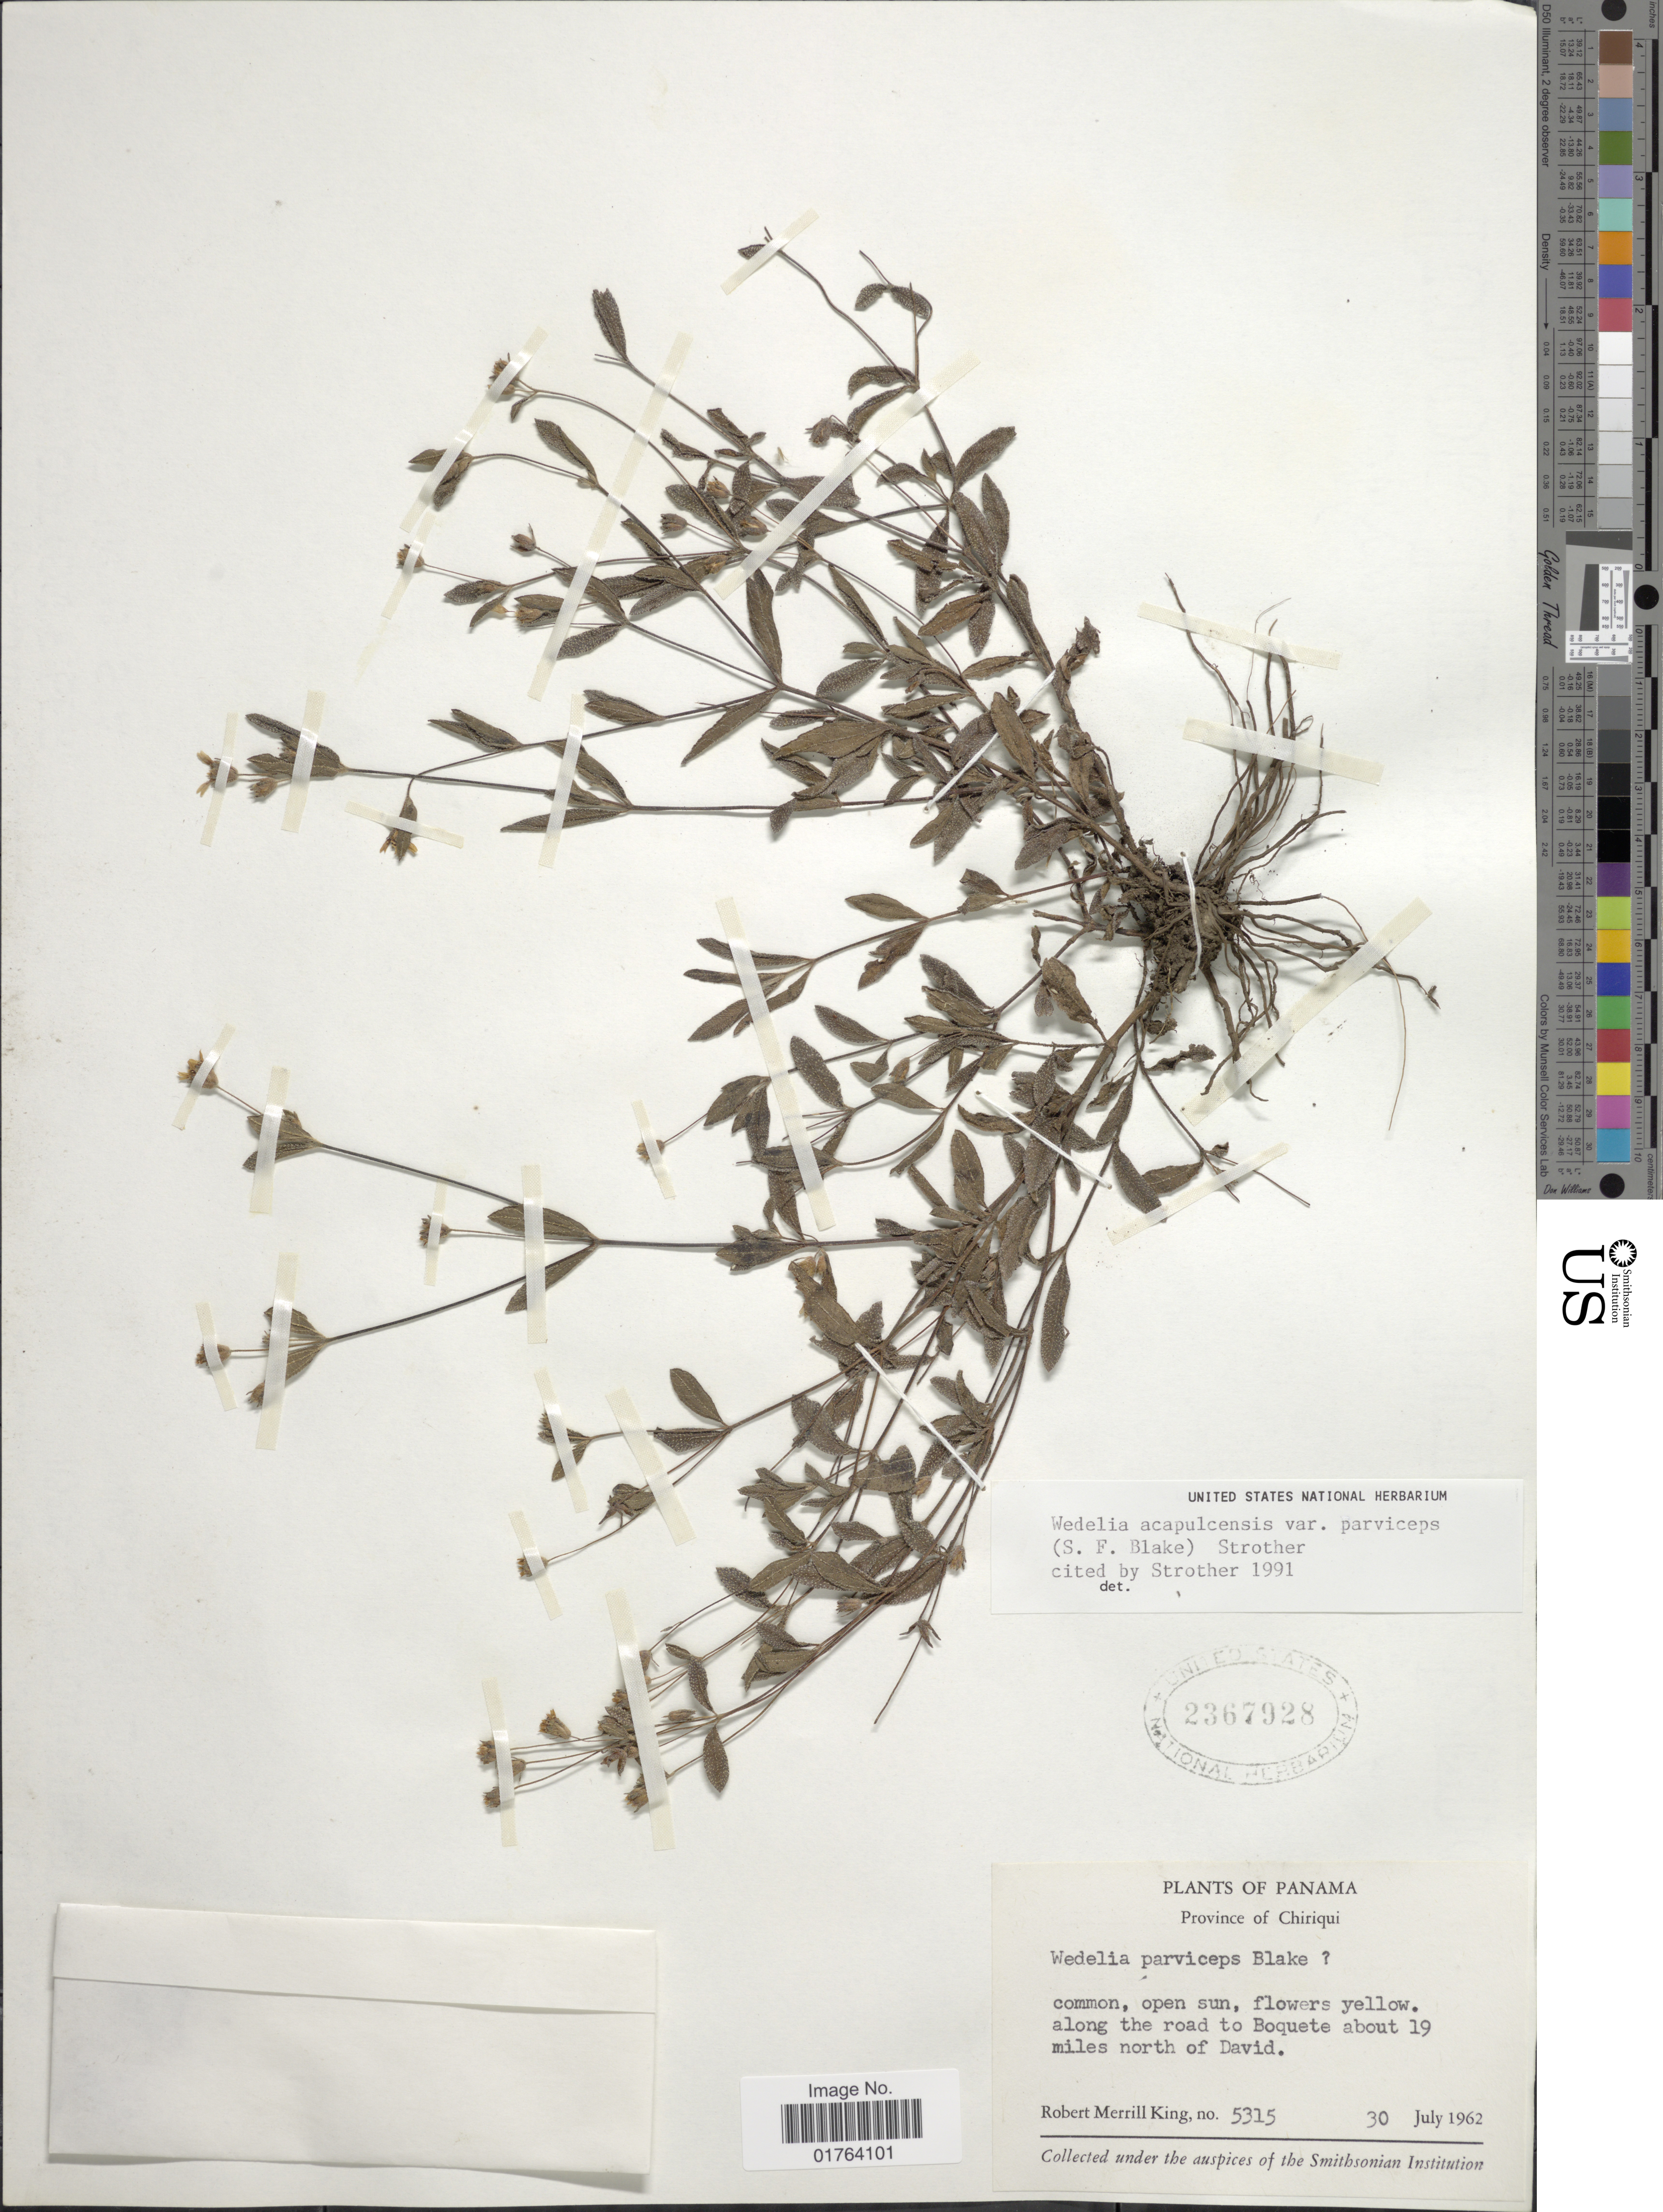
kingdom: Plantae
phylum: Tracheophyta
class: Magnoliopsida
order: Asterales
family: Asteraceae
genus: Wedelia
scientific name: Wedelia acapulcensis var. parviceps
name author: (S.F. Blake) Strother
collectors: R. M. King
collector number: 5315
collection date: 1962-07-30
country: Panama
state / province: Chiriqui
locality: Along the road to Boquete about 19 miles north of David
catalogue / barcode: US 2367928